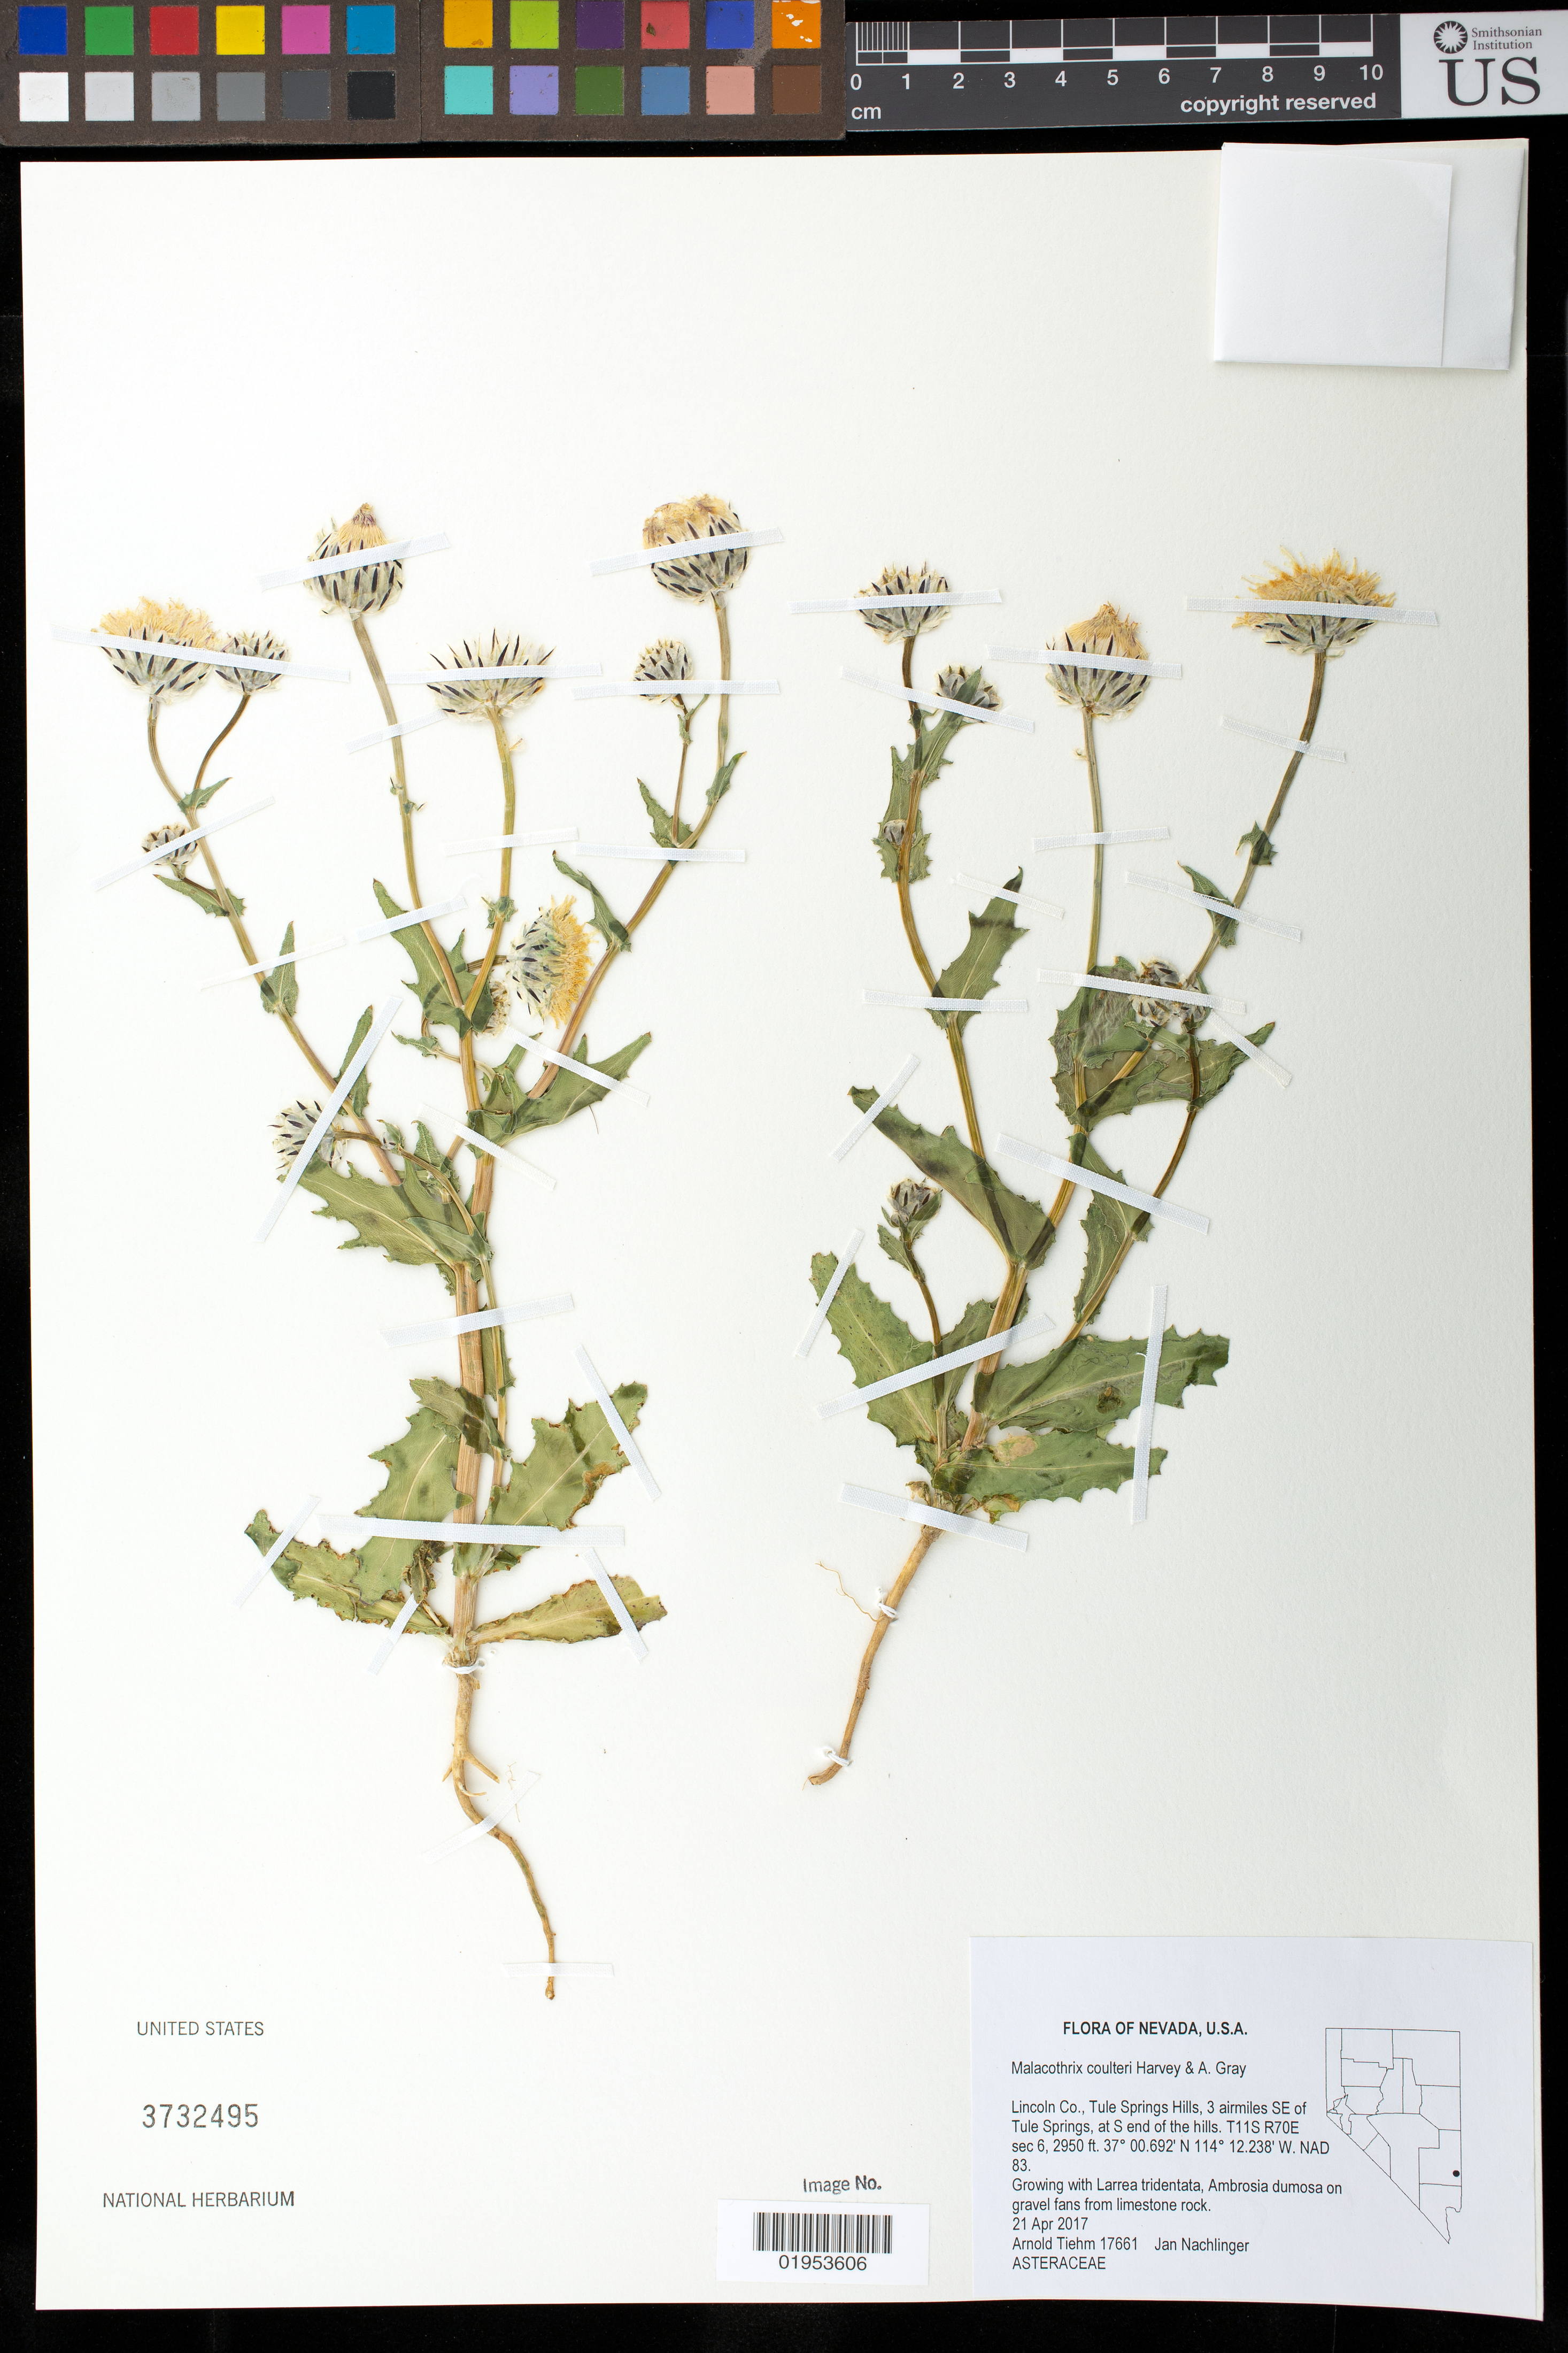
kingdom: Plantae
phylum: Tracheophyta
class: Magnoliopsida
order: Asterales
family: Asteraceae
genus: Malacothrix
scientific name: Malacothrix coulteri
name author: Harv. & A. Gray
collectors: A. Tiehm & J. Nachlinger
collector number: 17661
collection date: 2017-04-20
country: United States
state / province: Nevada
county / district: Lincoln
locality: Tule Springs Hills, 3 air miles SE of Tule Springs, at S end of the hills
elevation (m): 899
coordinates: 37 00.692 N, 114 12.238 W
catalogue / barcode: US 3732495